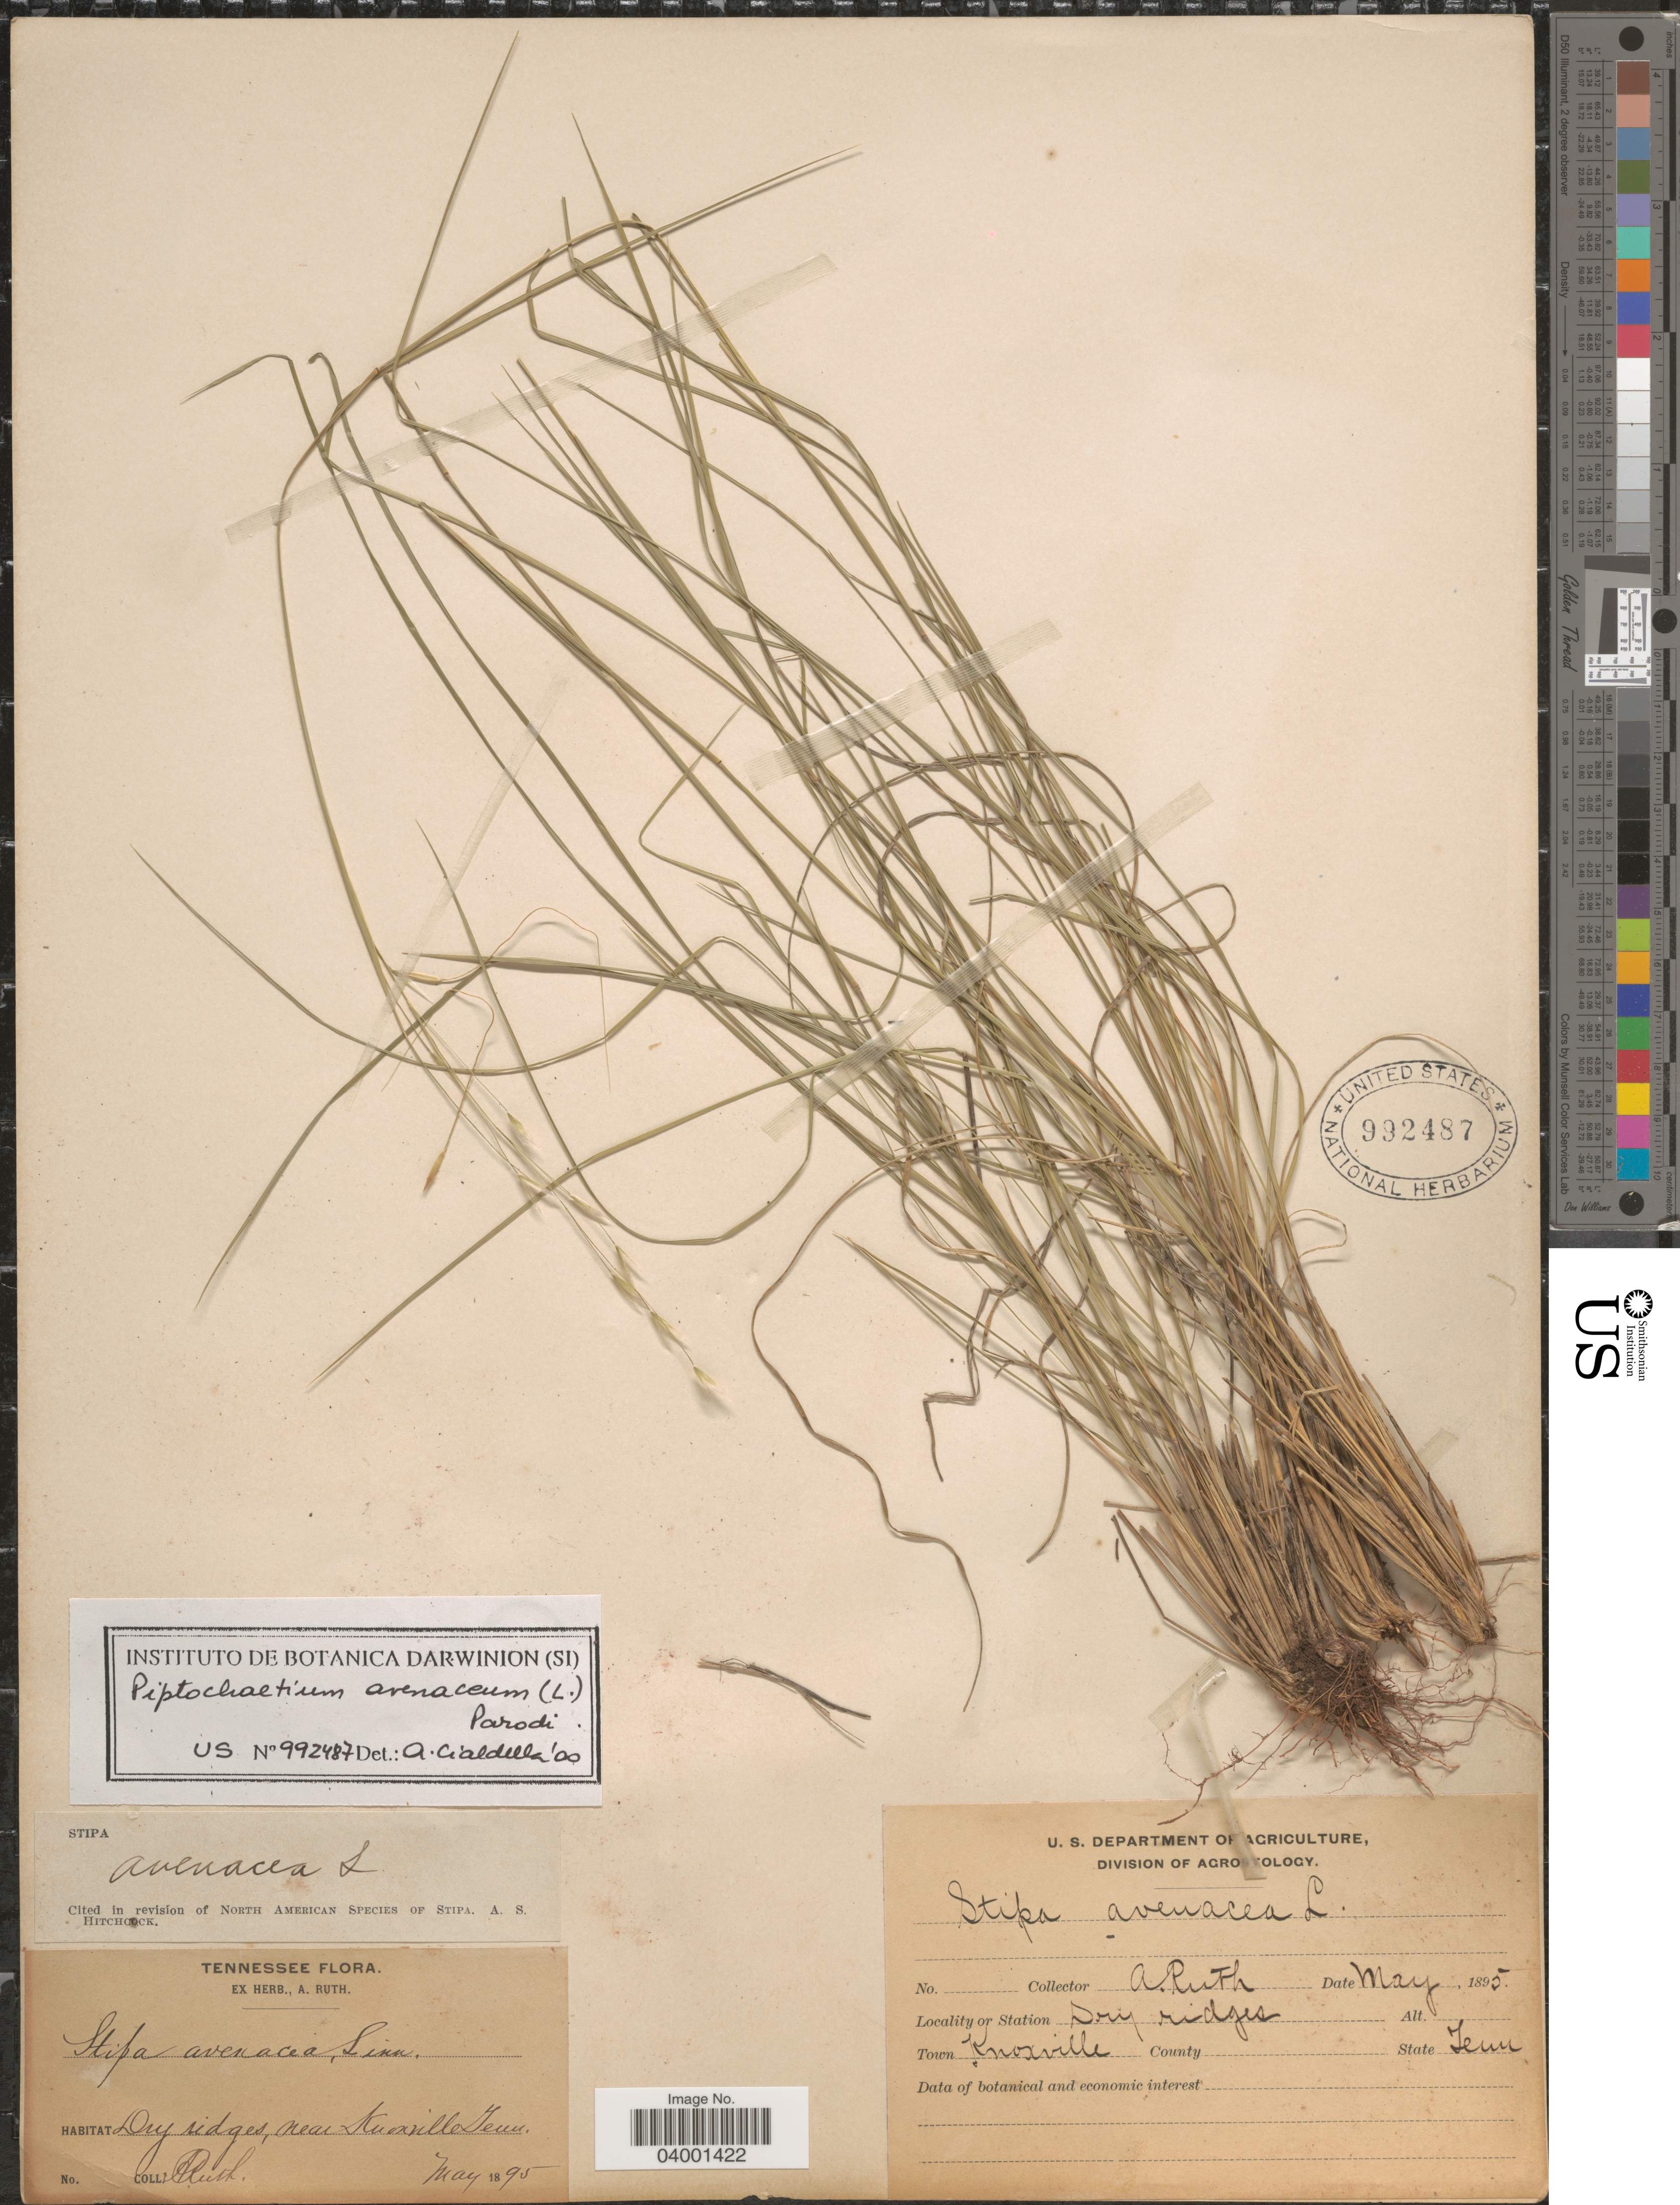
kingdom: Plantae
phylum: Tracheophyta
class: Liliopsida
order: Poales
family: Poaceae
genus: Piptochaetium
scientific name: Piptochaetium avenaceum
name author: (L.) Parodi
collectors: A. Ruth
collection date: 1895-05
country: United States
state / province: Tennessee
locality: Near Knoxville. Town Knoxville.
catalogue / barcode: US 992487